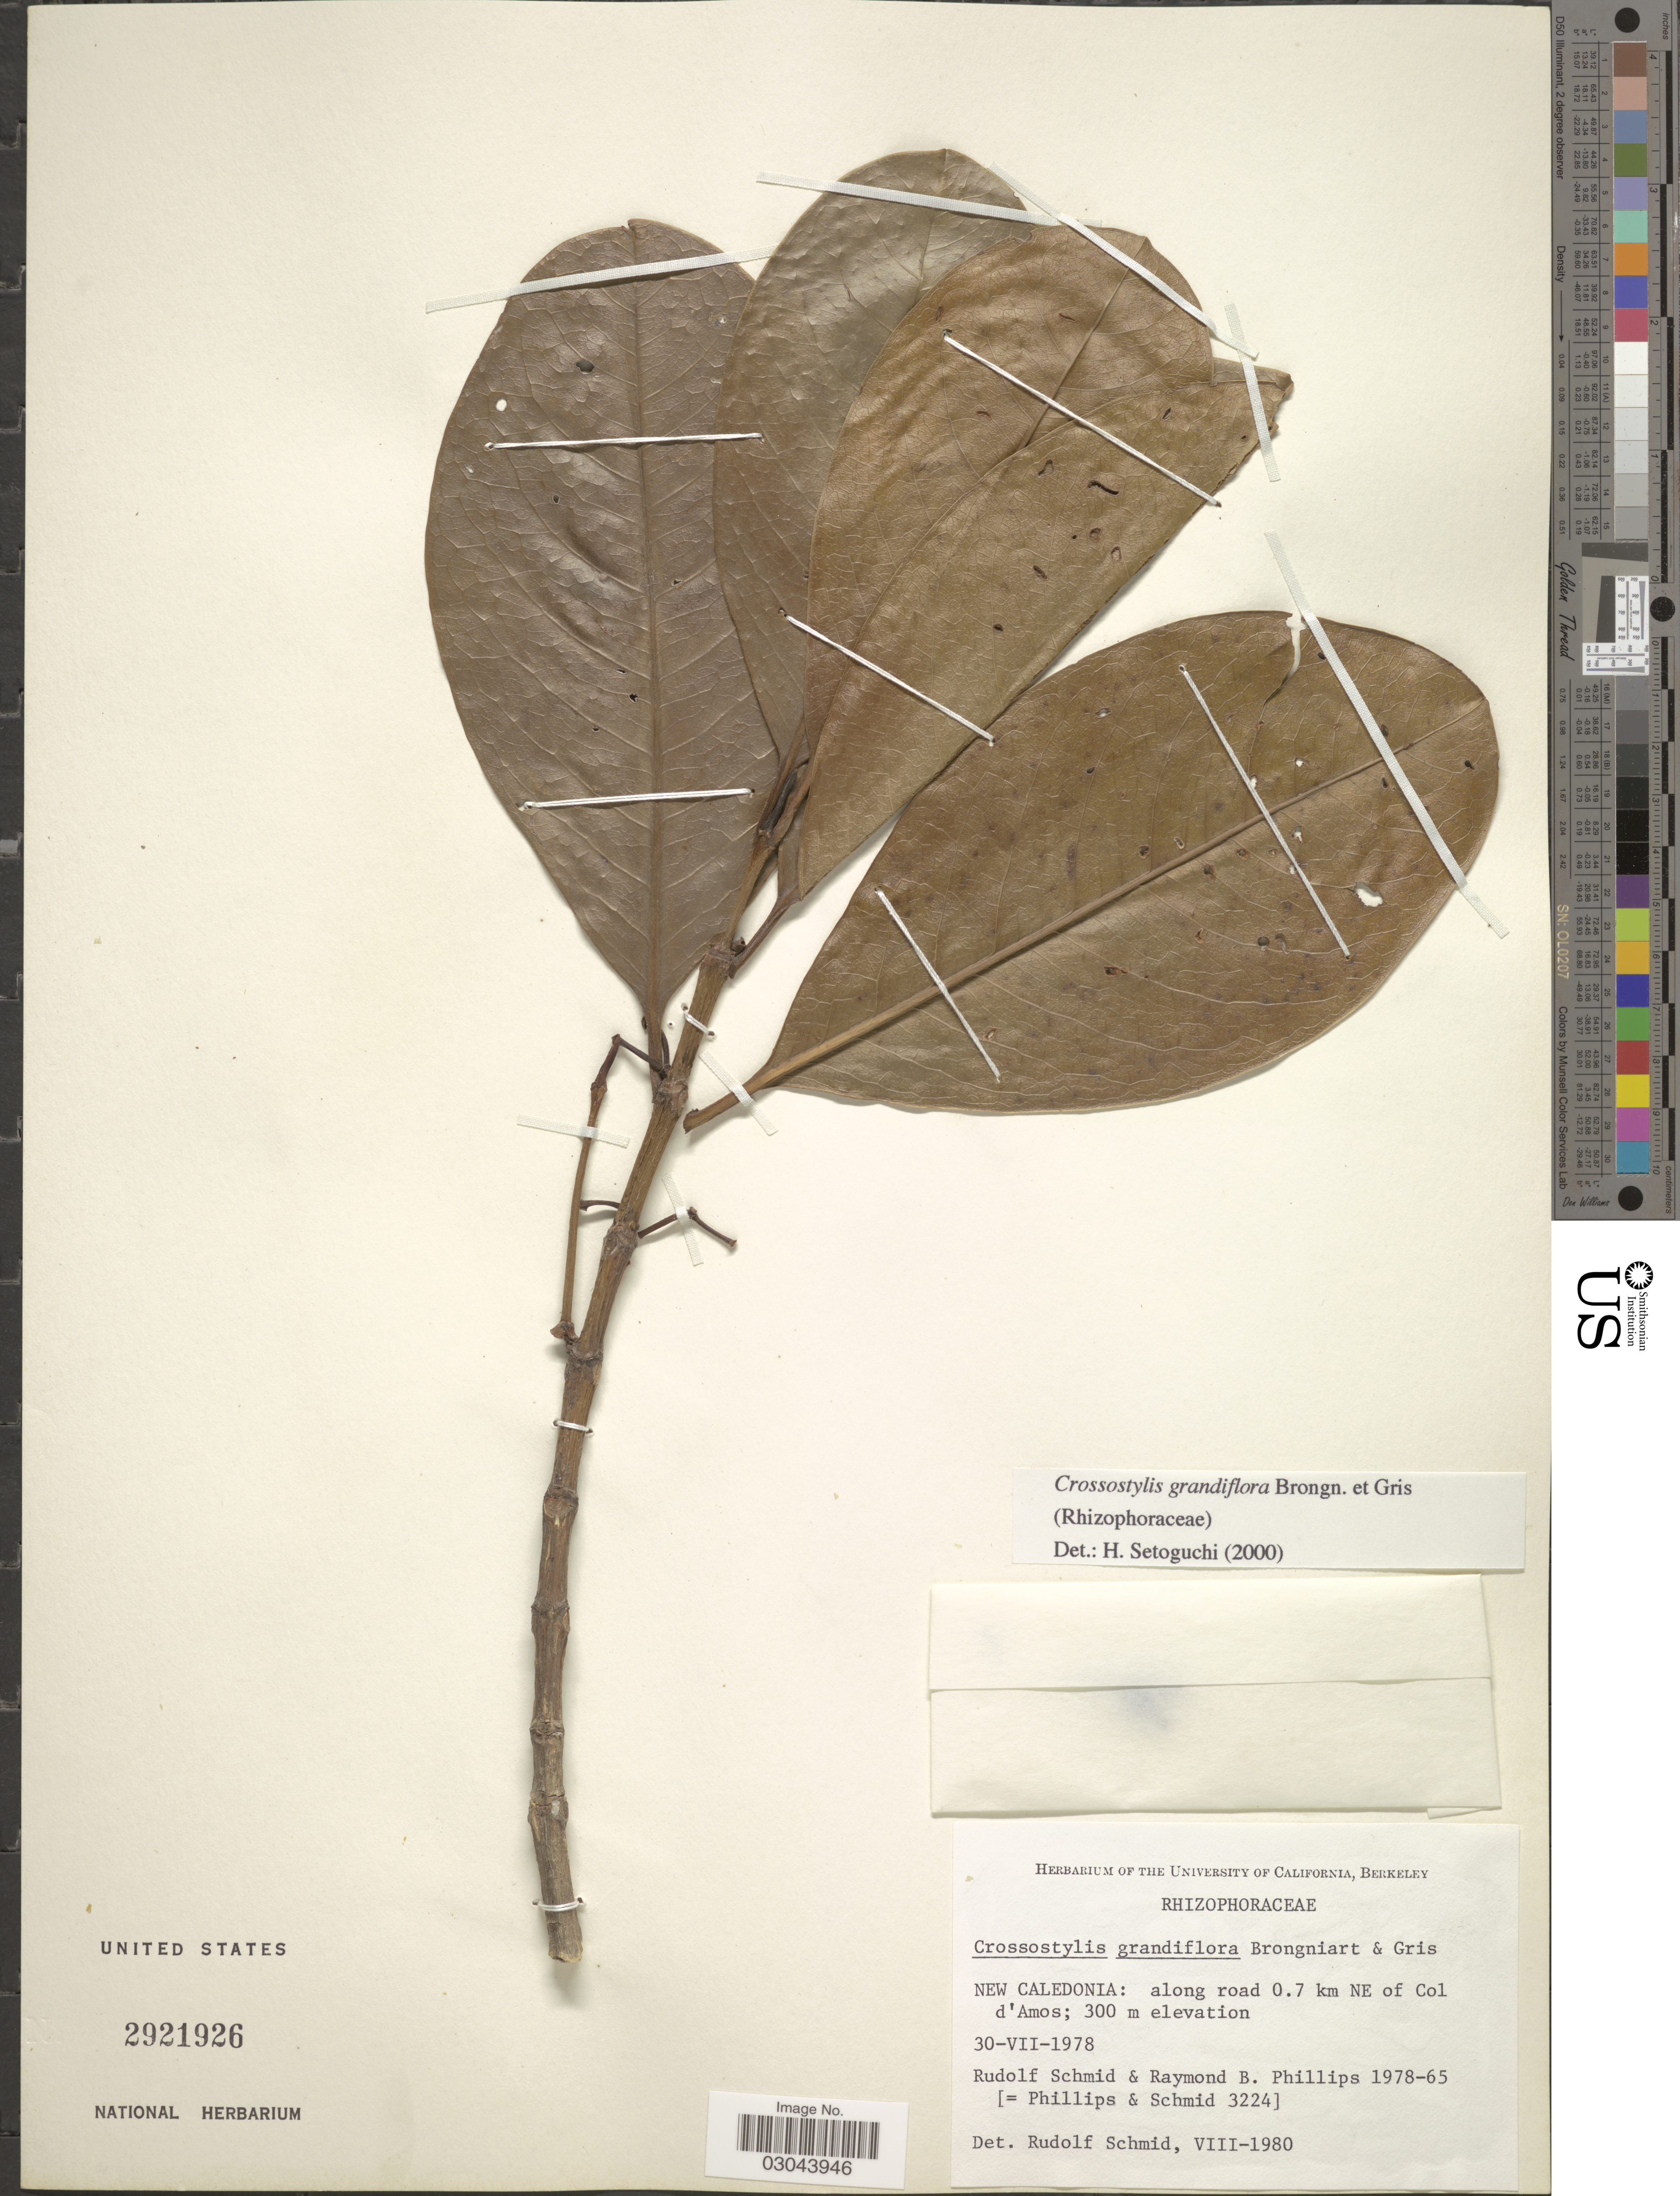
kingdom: Plantae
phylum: Tracheophyta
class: Magnoliopsida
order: Malpighiales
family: Rhizophoraceae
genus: Crossostylis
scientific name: Crossostylis grandiflora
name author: Pancher ex Brongn. & Gris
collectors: R. Schmid & R. Phillips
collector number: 1978-65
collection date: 1978-07-30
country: New Caledonia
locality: Along road 0.7 km NE of Col d'Amos.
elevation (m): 300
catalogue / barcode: US 2921926